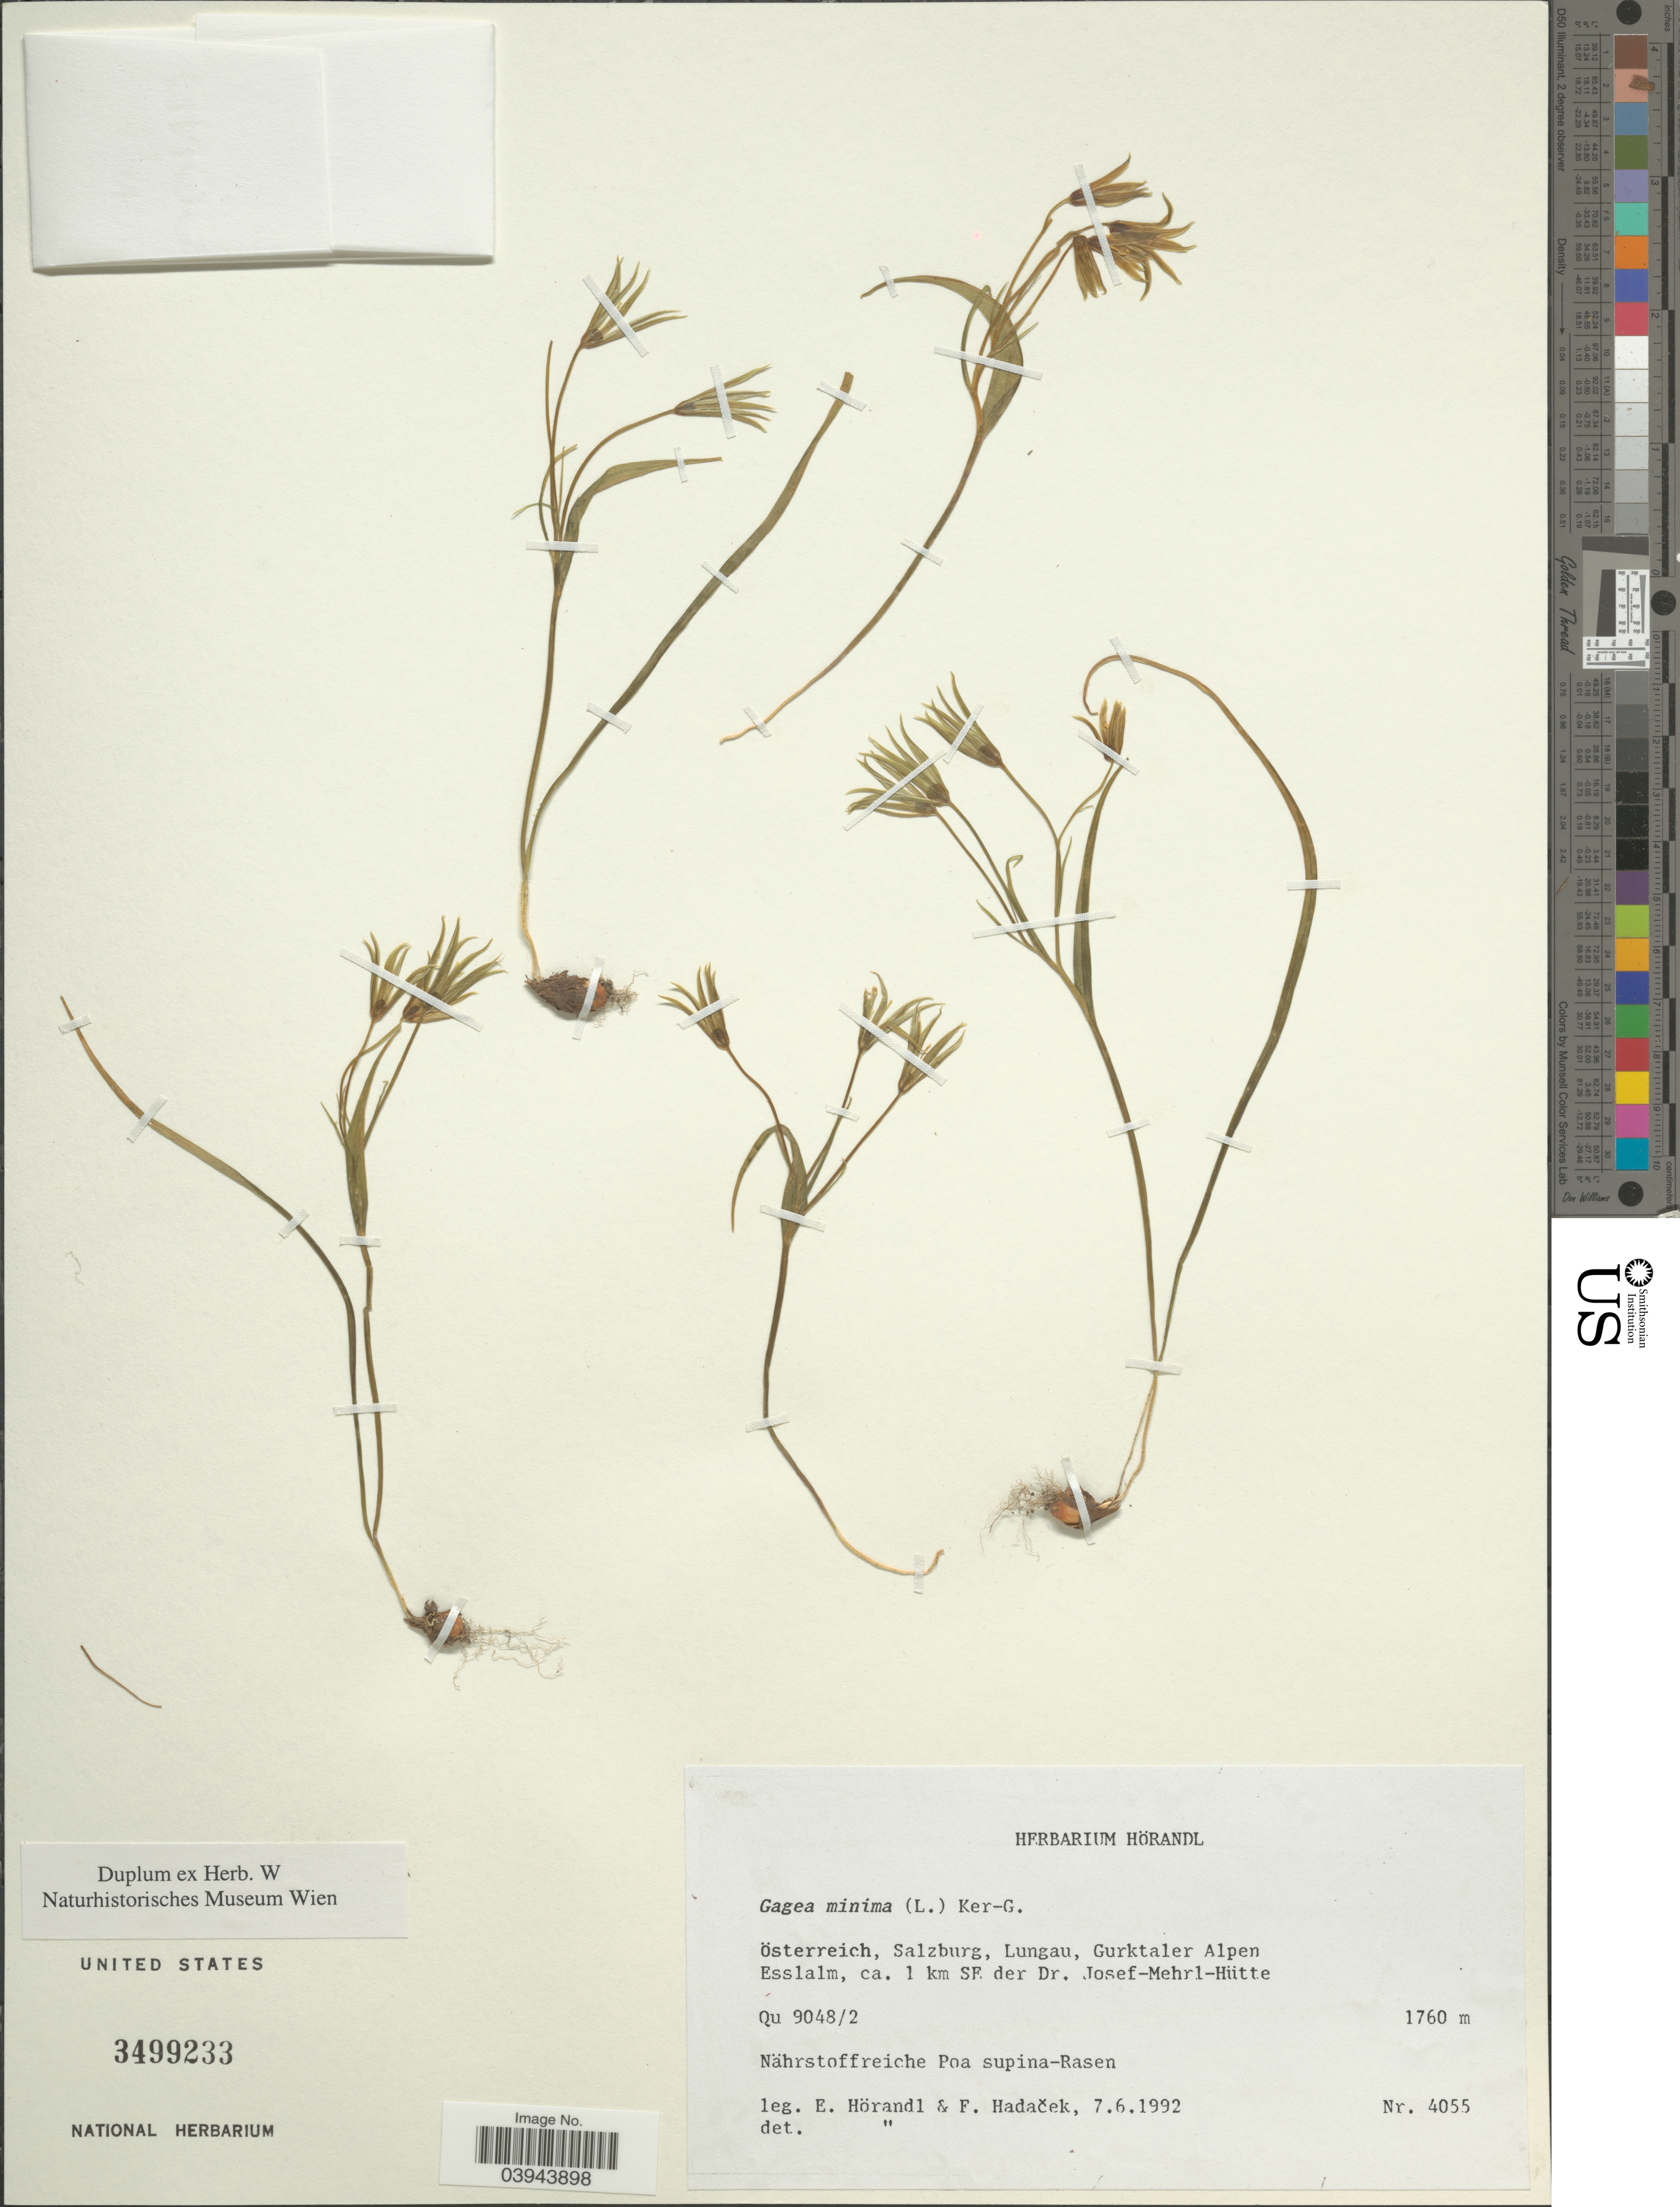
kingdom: Plantae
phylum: Tracheophyta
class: Liliopsida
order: Liliales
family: Liliaceae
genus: Gagea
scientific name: Gagea minima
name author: (L.) Ker Gawl.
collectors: E. Hörandl & F. Hadacek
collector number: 4055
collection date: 1992-06-07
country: Austria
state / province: Salzburg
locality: Österreich, Lungau, Gurktaler Alpen Esslalm, ca. 1 km SE der Dr. Josef-Mehrl-Hütte. Qu 9048/2.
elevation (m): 1760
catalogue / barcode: US 3499233